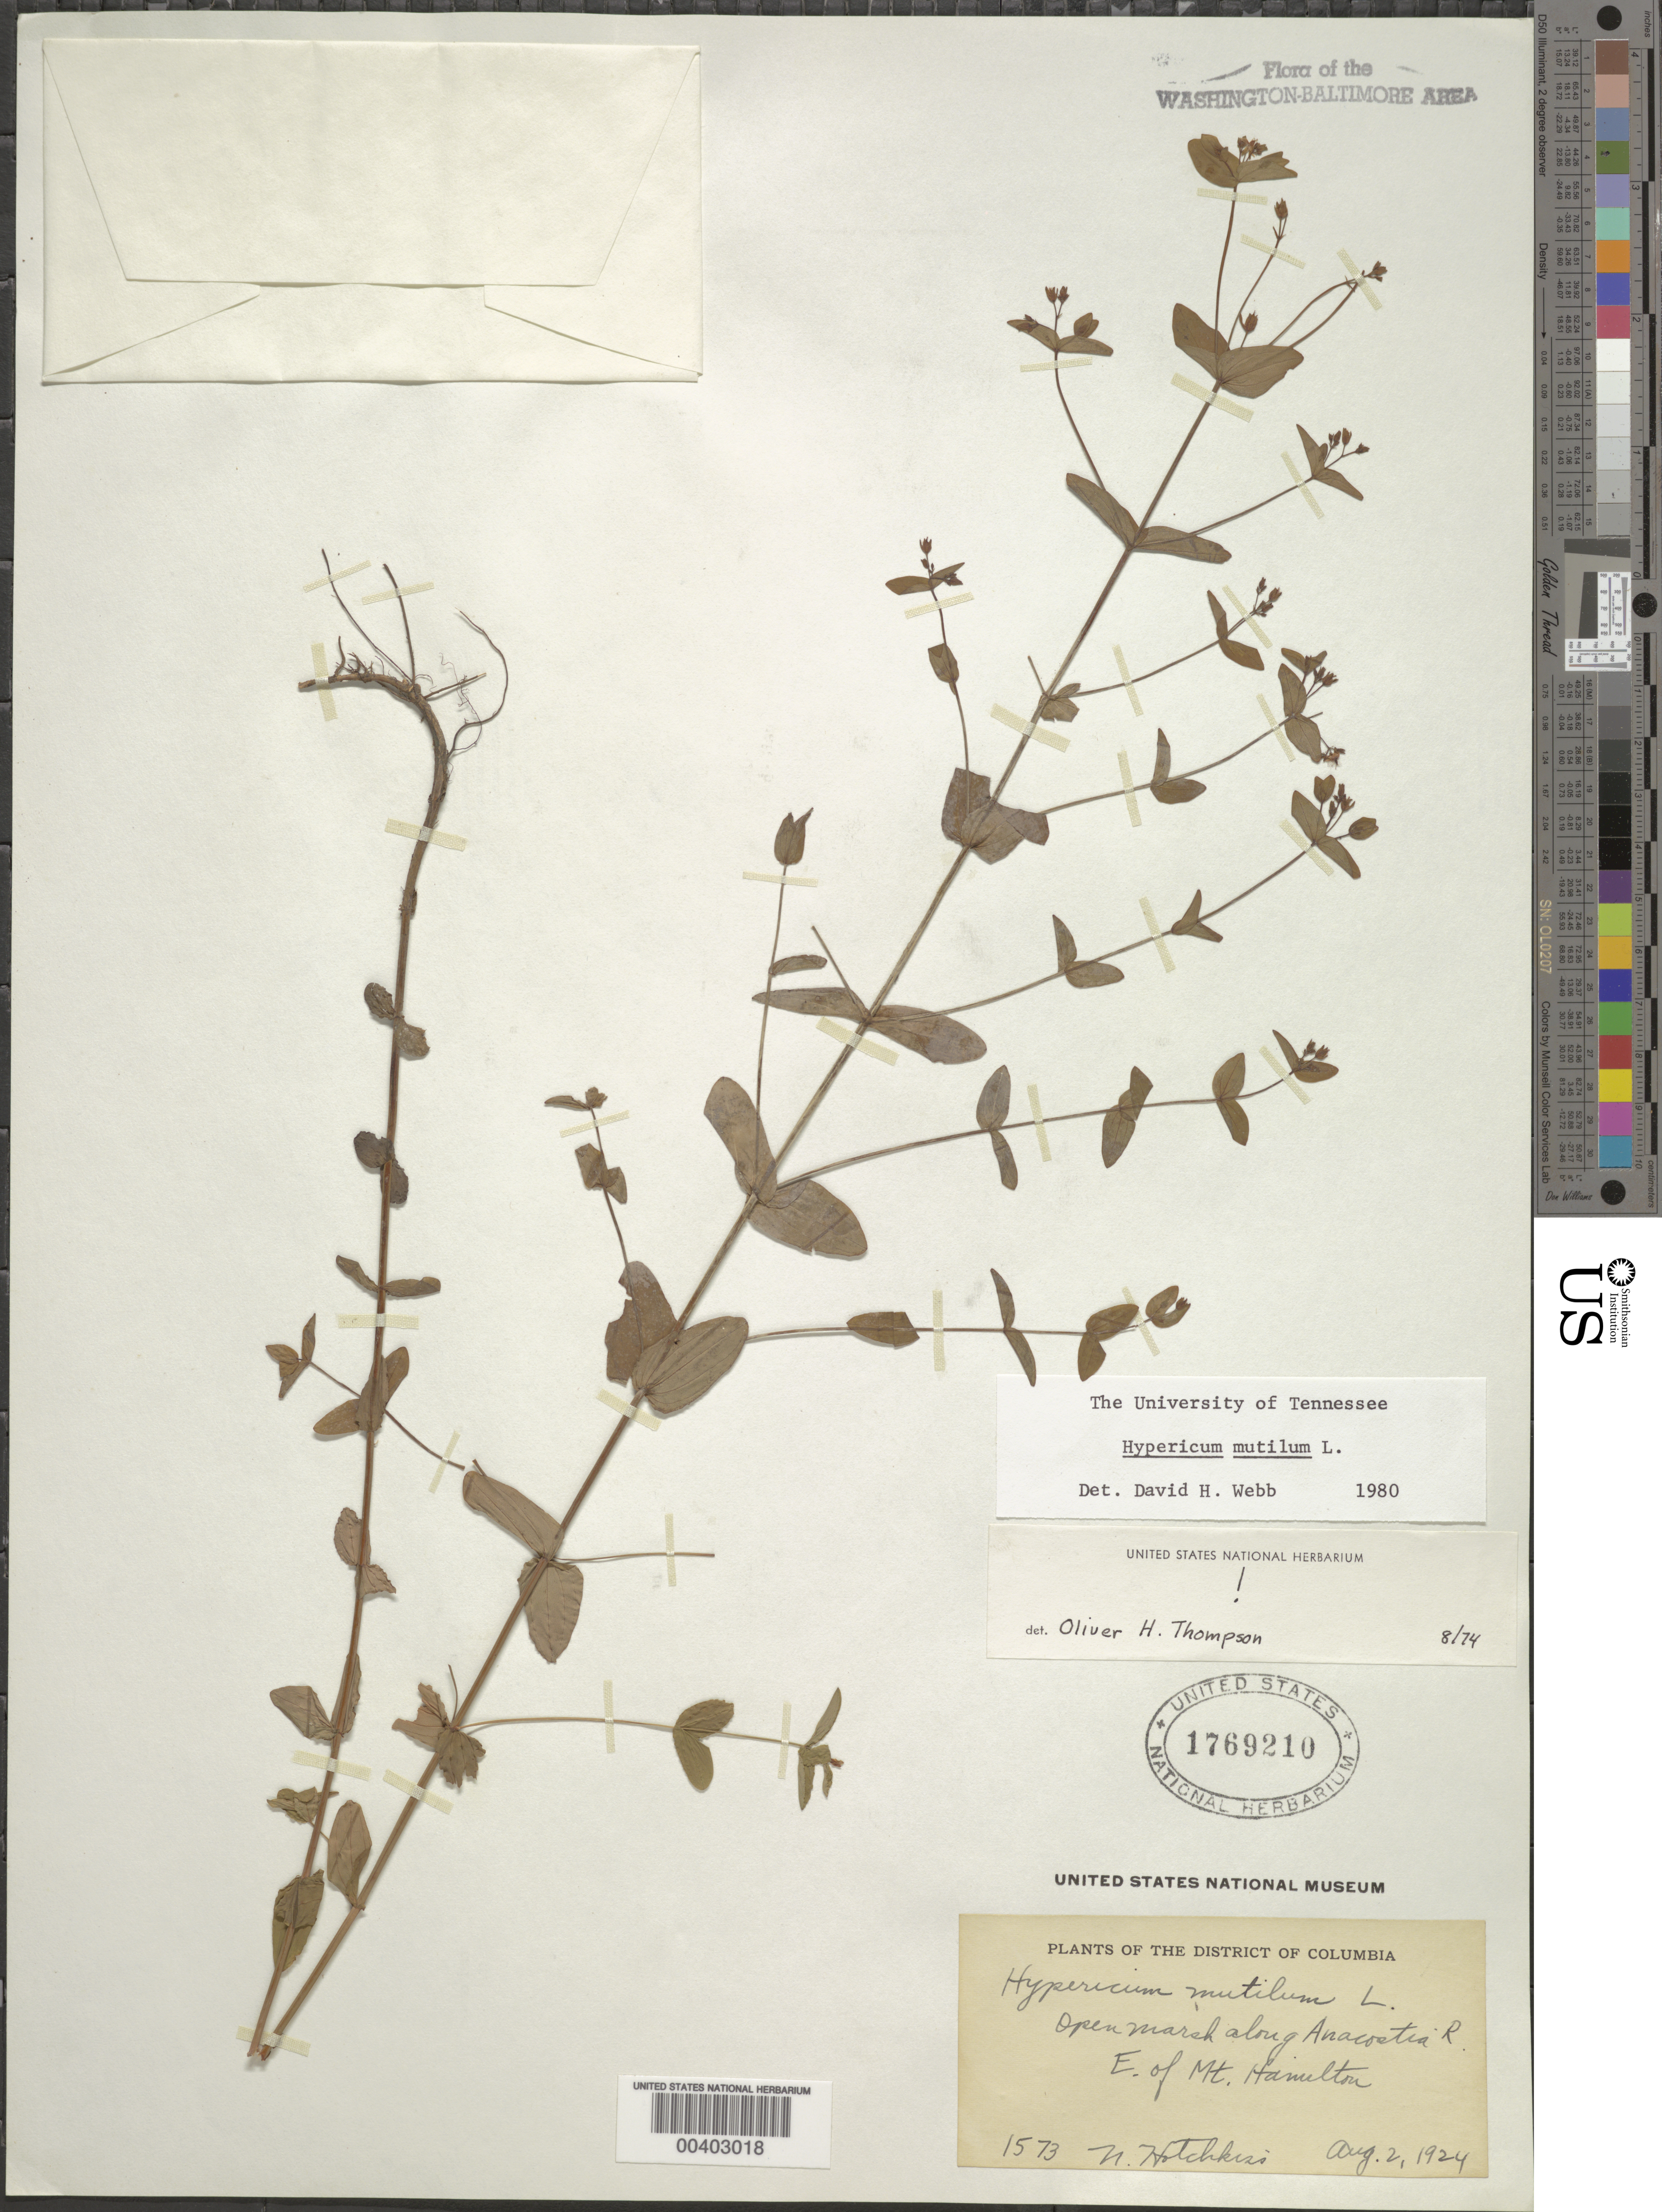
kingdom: Plantae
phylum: Tracheophyta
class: Magnoliopsida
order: Malpighiales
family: Hypericaceae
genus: Hypericum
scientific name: Hypericum mutilum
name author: L.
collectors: N. Hotchkiss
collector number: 1573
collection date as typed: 02 Aug 1924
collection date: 1924-08-02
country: United States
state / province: District of Columbia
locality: Anacostia River east of Mount Hamilton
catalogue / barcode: US 1769210